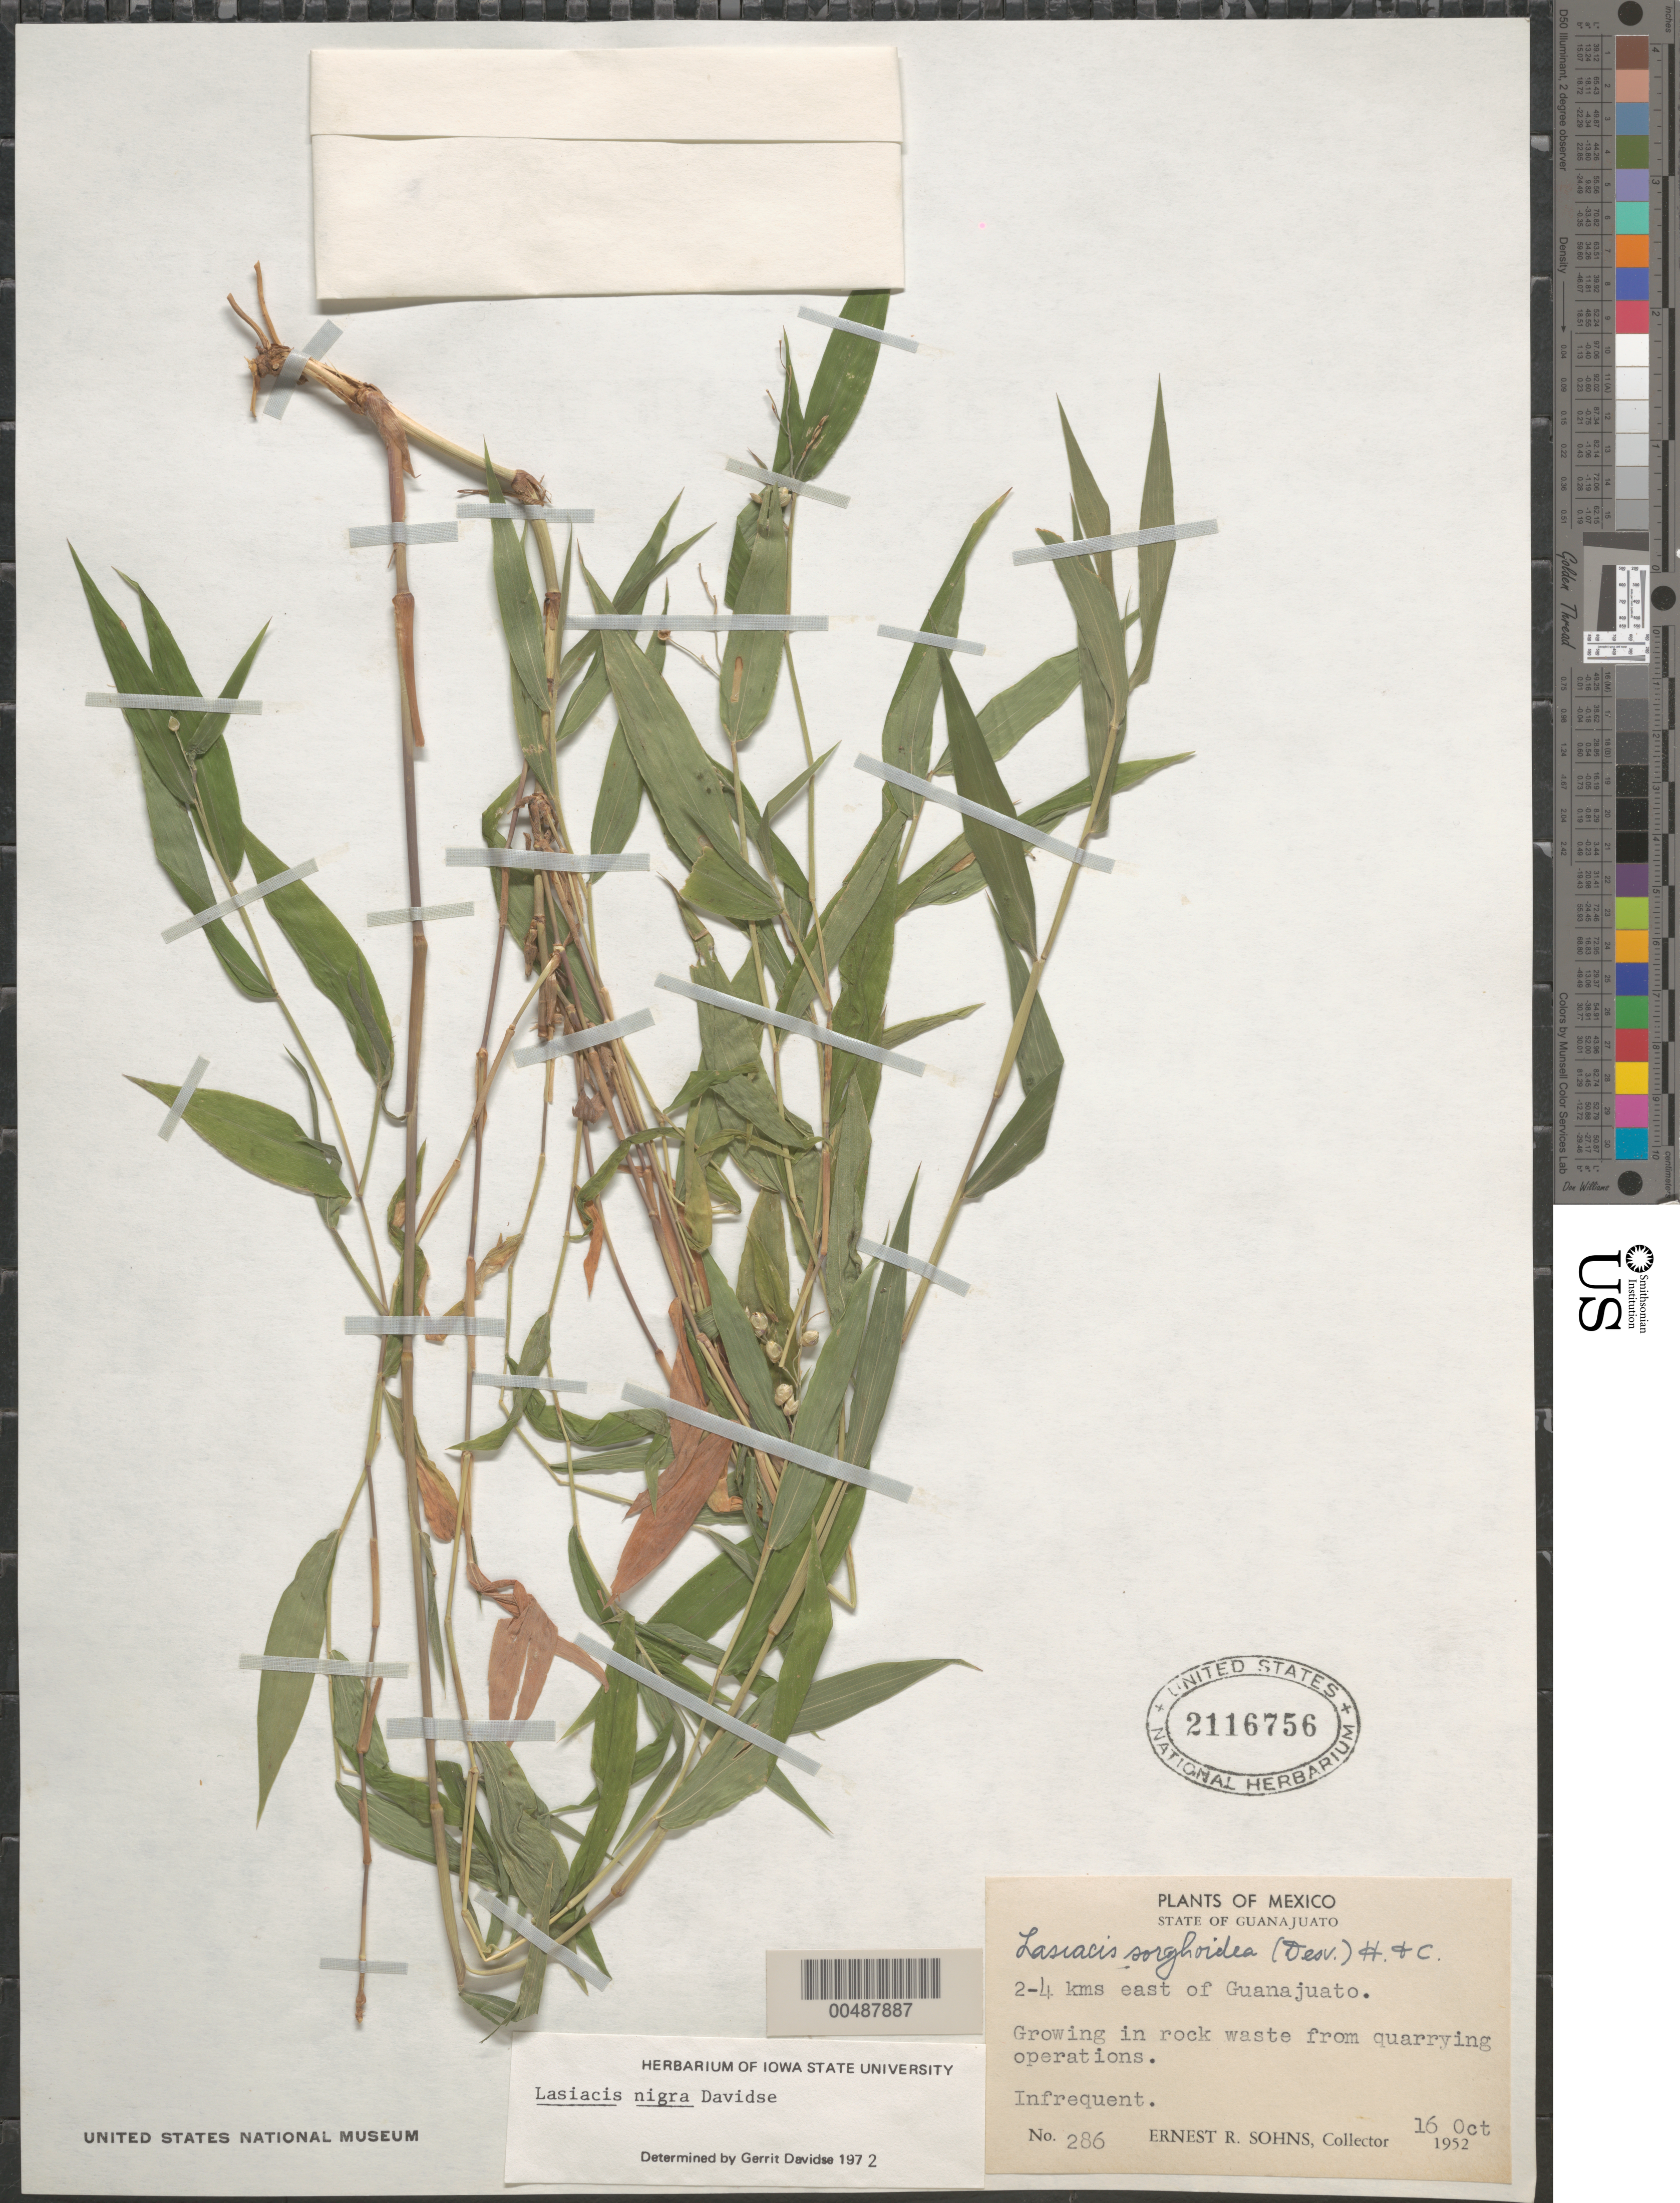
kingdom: Plantae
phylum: Tracheophyta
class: Liliopsida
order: Poales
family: Poaceae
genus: Lasiacis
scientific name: Lasiacis maxonii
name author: Swallen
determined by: Davidse, Gerrit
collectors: E. R. Sohns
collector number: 286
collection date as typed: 16 Oct 1952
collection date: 1952-10-16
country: Mexico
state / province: Guanajuato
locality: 2-4 km E of Guanajuato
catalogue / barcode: US 2116756